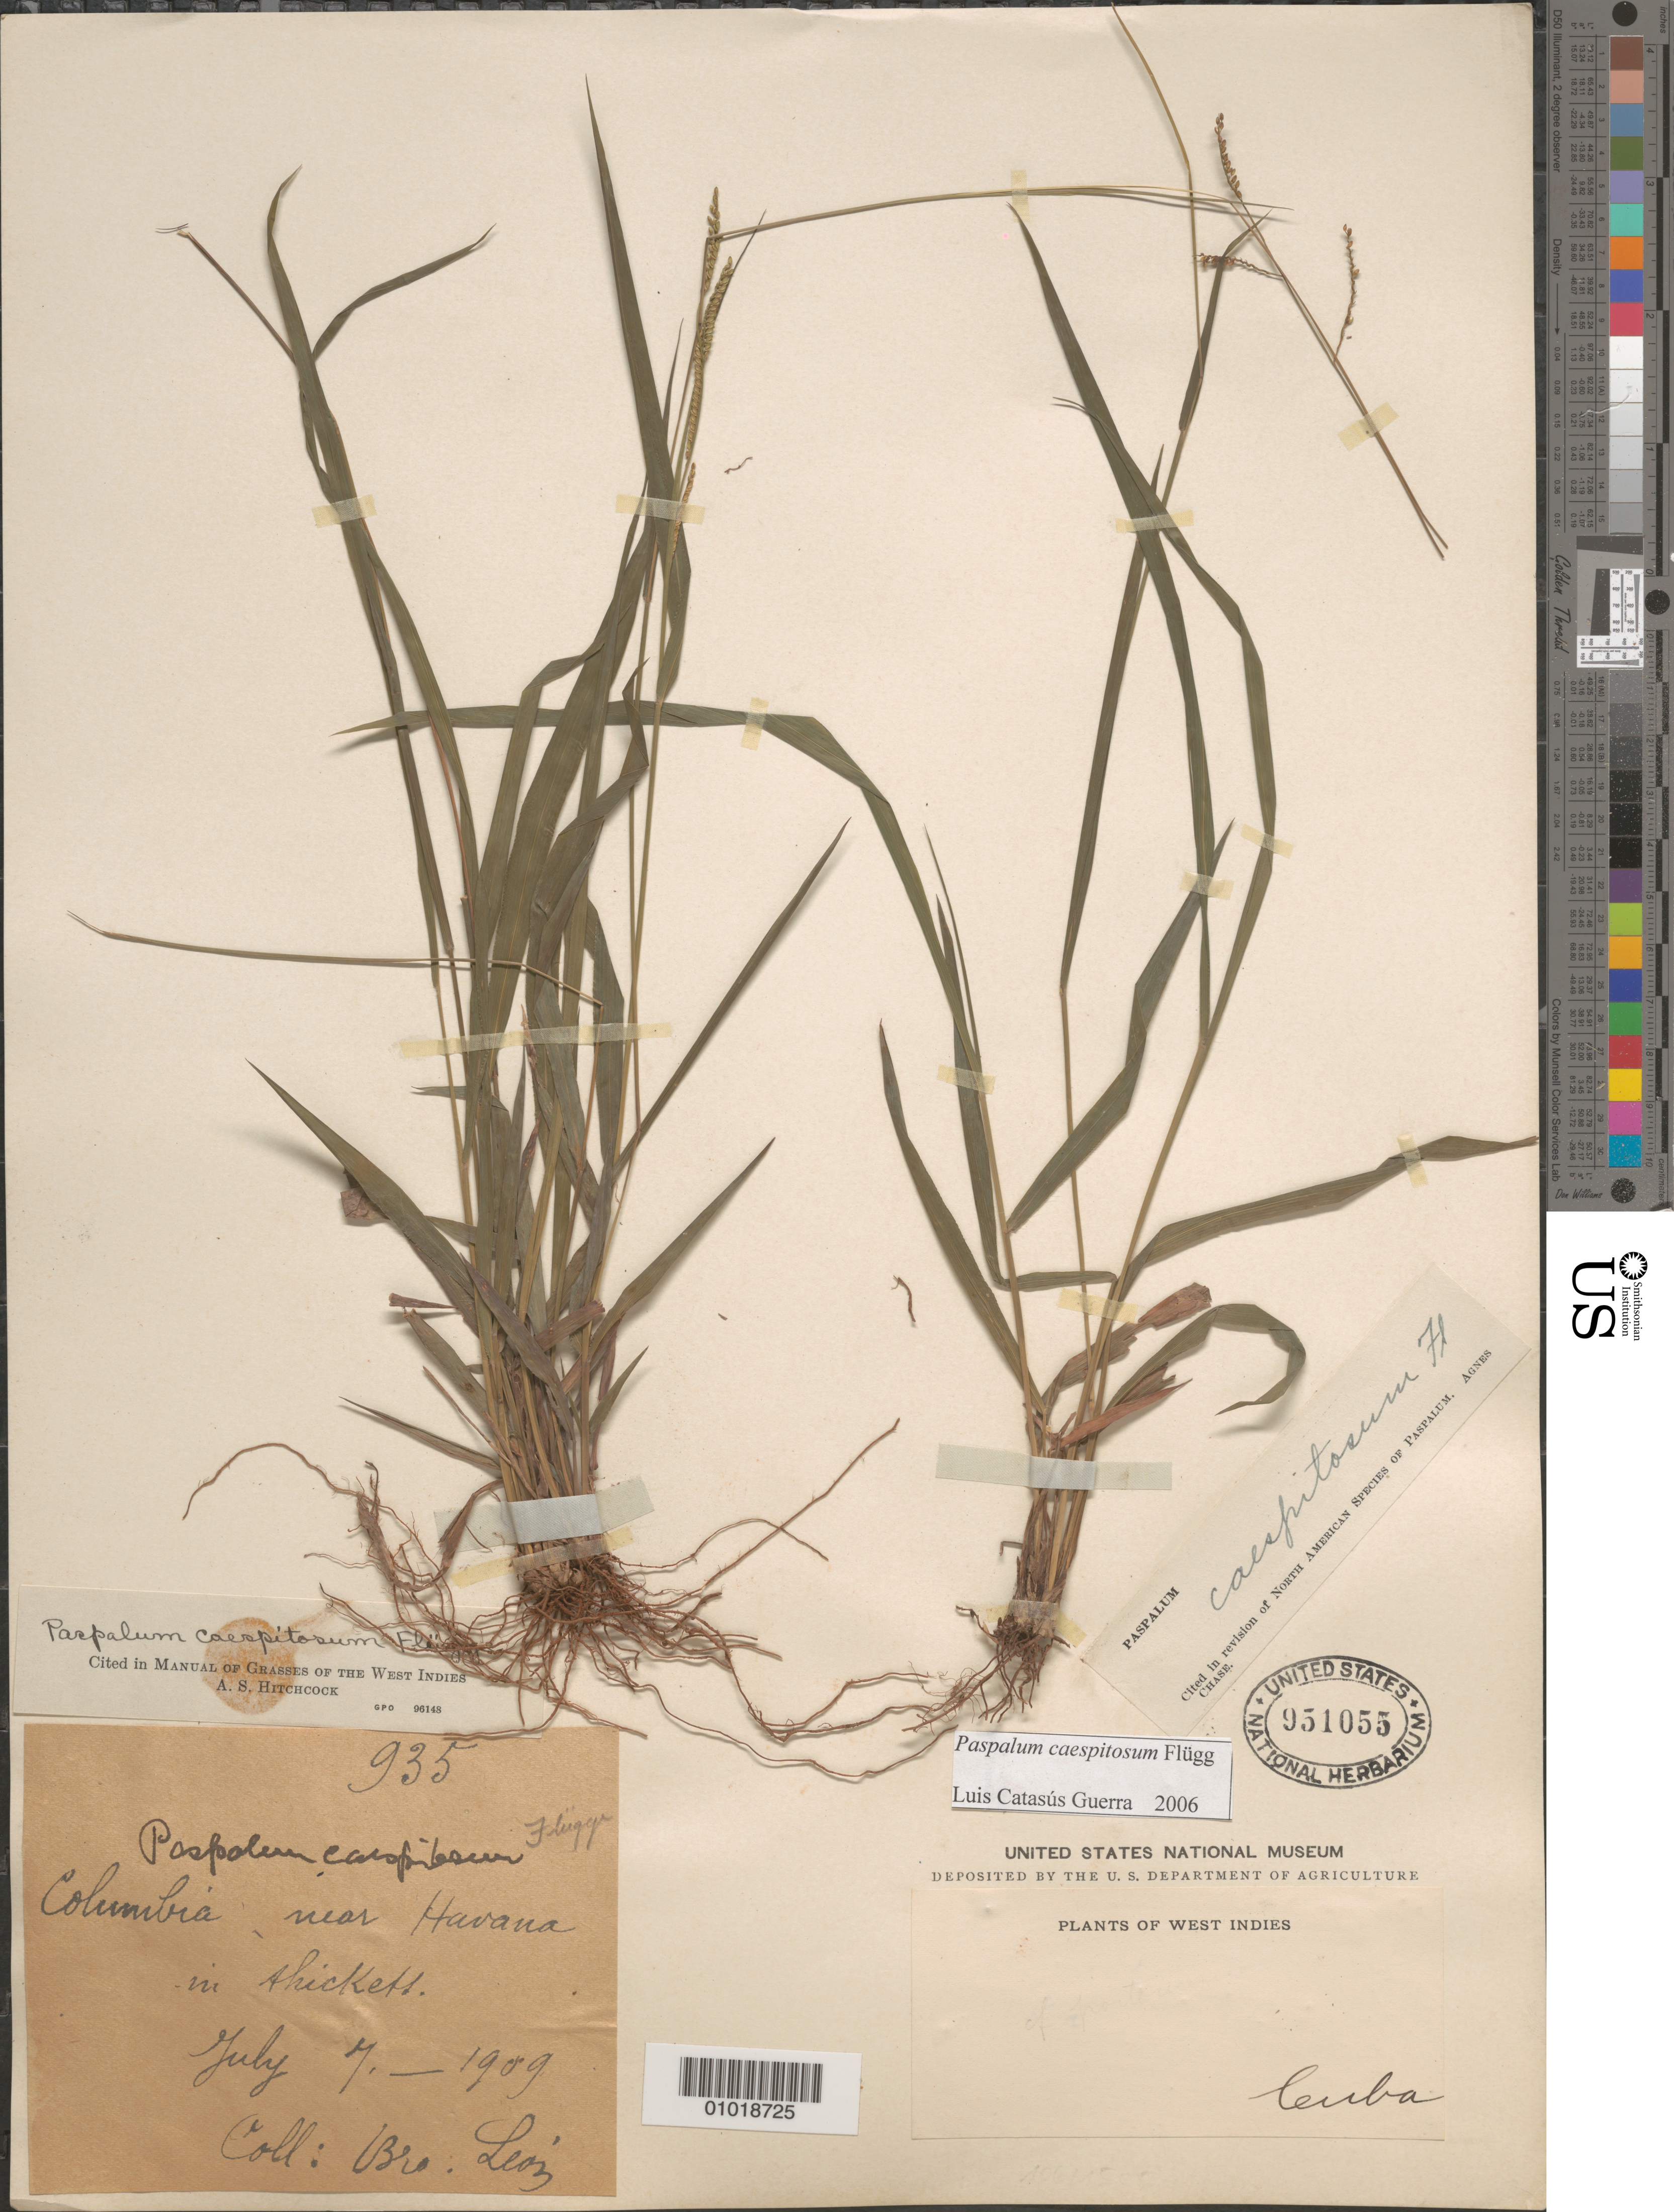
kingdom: Plantae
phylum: Tracheophyta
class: Liliopsida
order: Poales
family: Poaceae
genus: Paspalum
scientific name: Paspalum capillare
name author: Lam.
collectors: Bro. León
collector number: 935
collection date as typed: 07 Jul 1909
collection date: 1909-07-07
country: Cuba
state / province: La Habana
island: Cuba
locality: Columbia near Havana in thicket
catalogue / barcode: US 951055